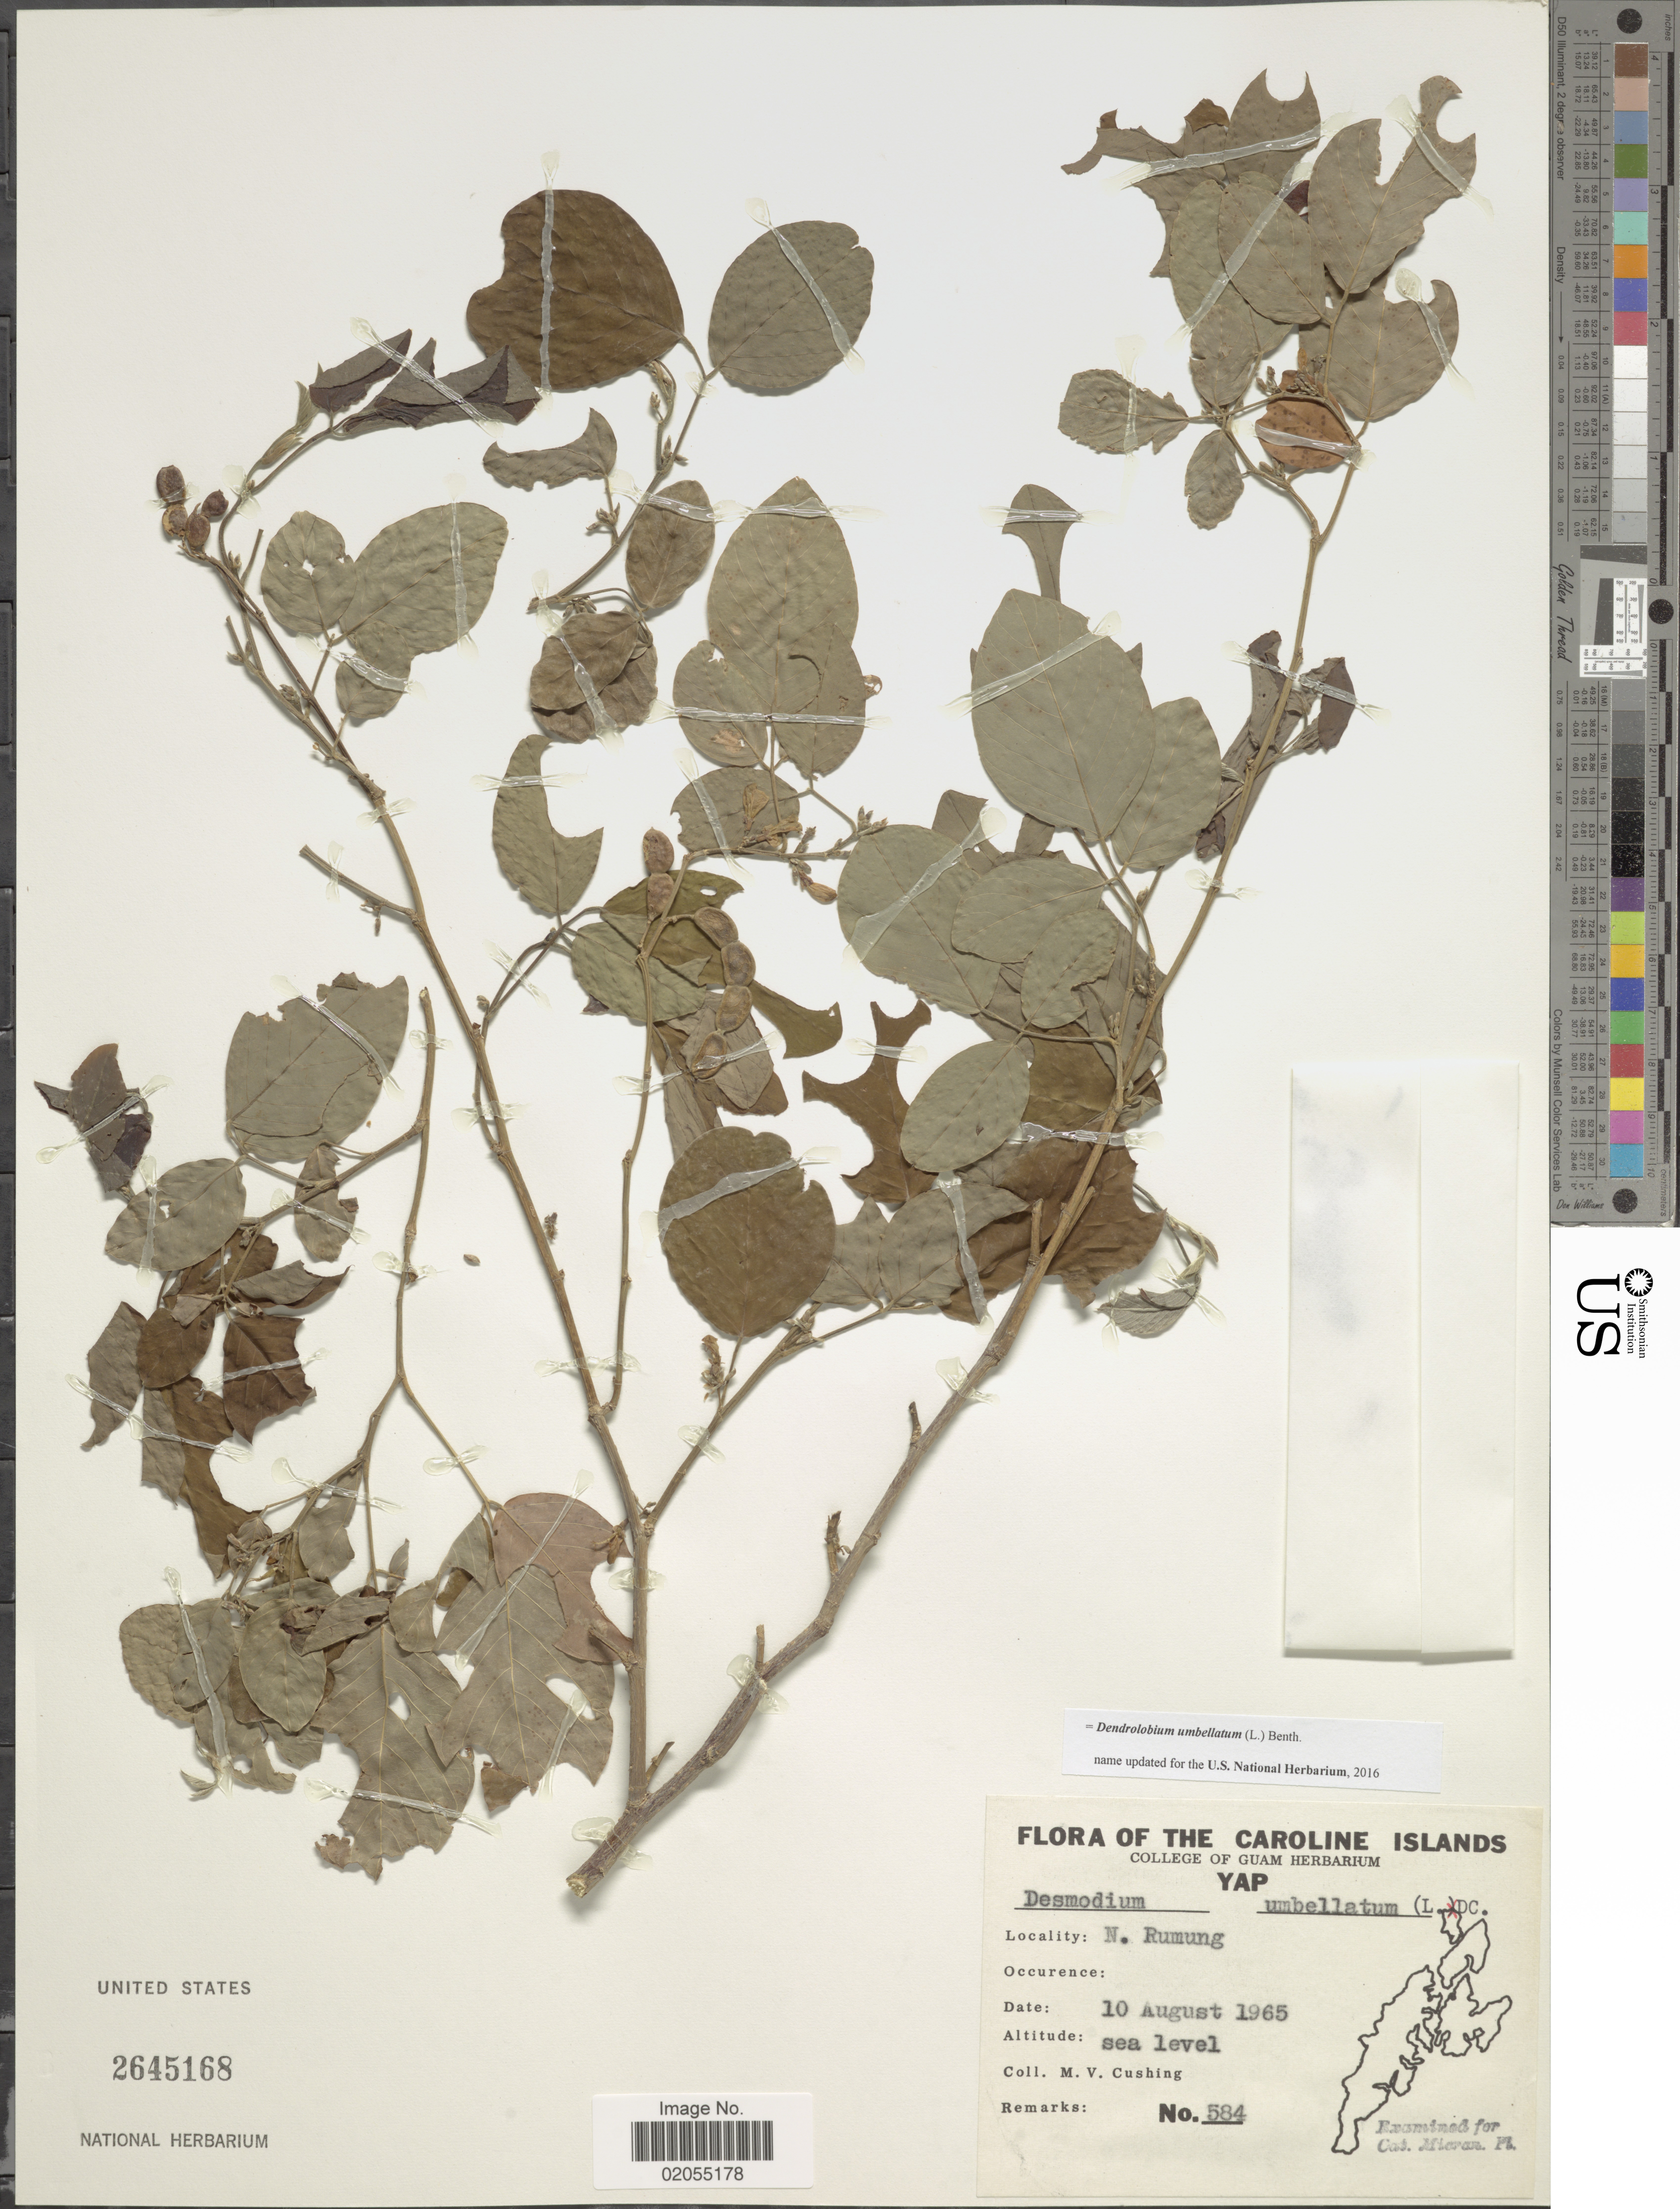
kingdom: Plantae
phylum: Tracheophyta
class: Magnoliopsida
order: Fabales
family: Fabaceae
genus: Dendrolobium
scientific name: Dendrolobium umbellatum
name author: (L.) Benth.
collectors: M. V. Cushing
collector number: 584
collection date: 1965-08-10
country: Micronesia, Federated States of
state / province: Yap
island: Rumung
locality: N. Rumung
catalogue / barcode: US 2645168